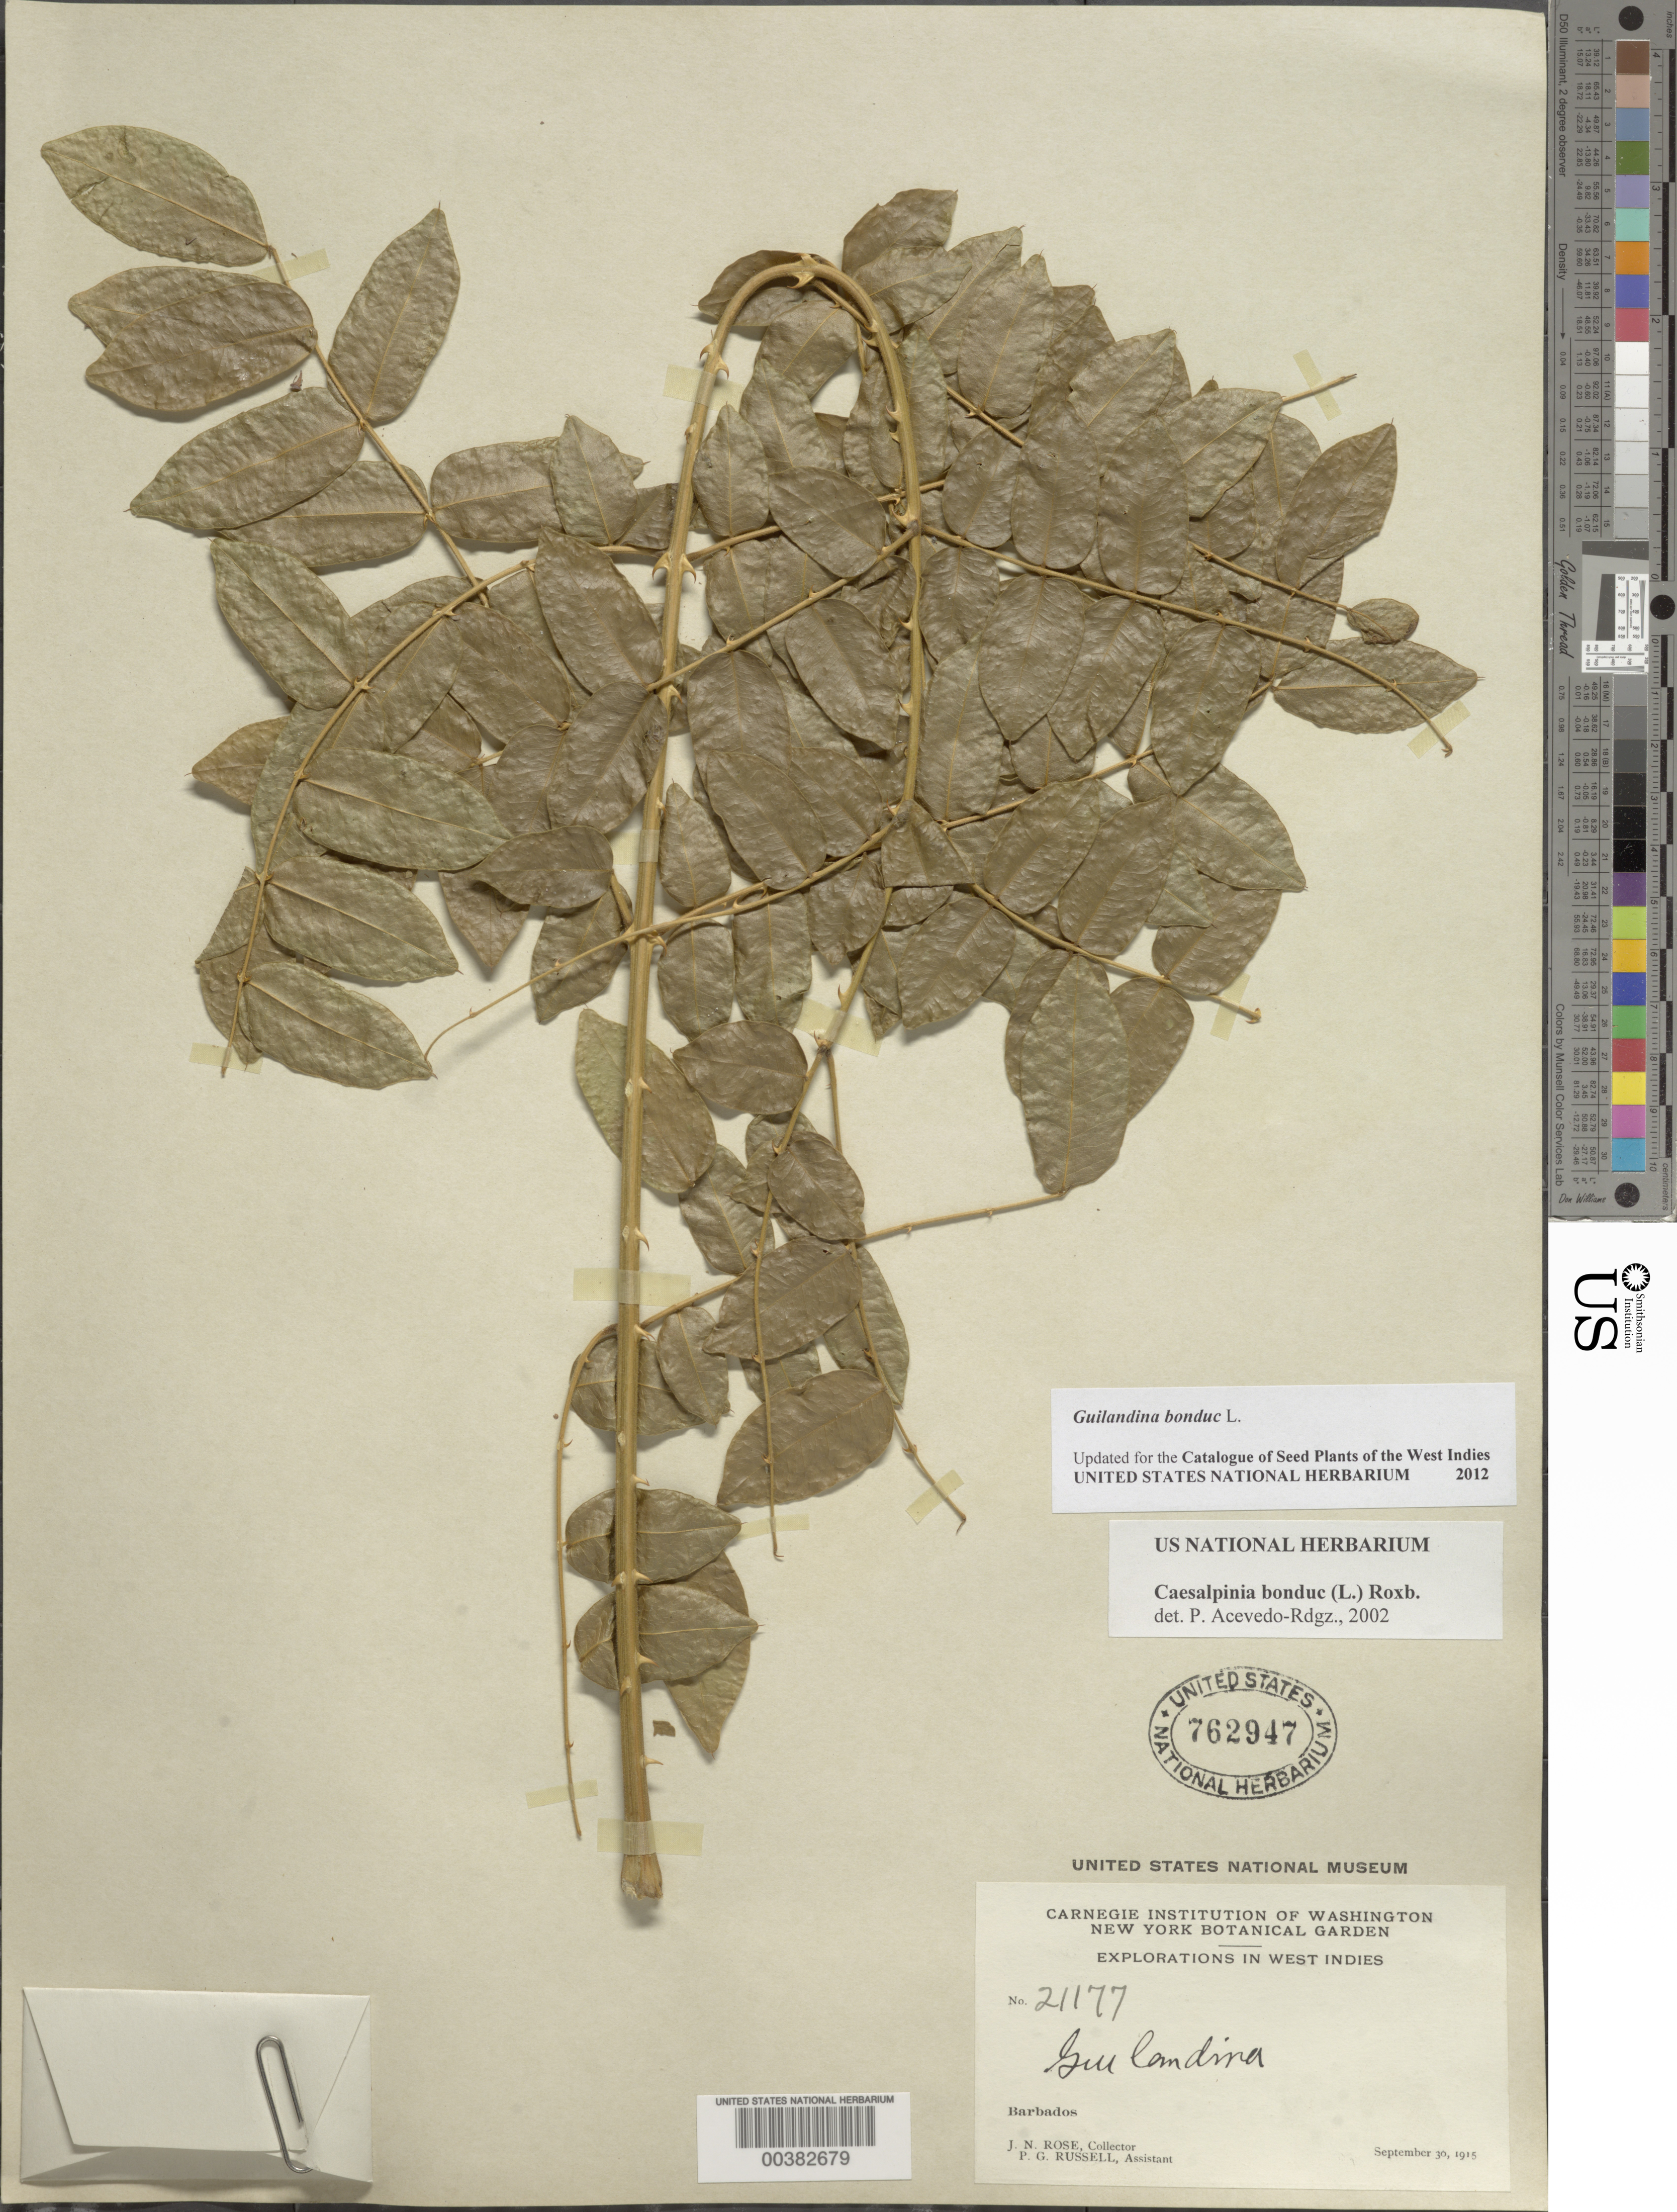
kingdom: Plantae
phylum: Tracheophyta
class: Magnoliopsida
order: Fabales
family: Fabaceae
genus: Guilandina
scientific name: Guilandina bonduc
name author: L.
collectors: J. N. Rose & P. G. Russell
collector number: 21177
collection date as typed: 30 Sep 1915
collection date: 1915-09-30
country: Barbados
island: Windward Is.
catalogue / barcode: US 762947